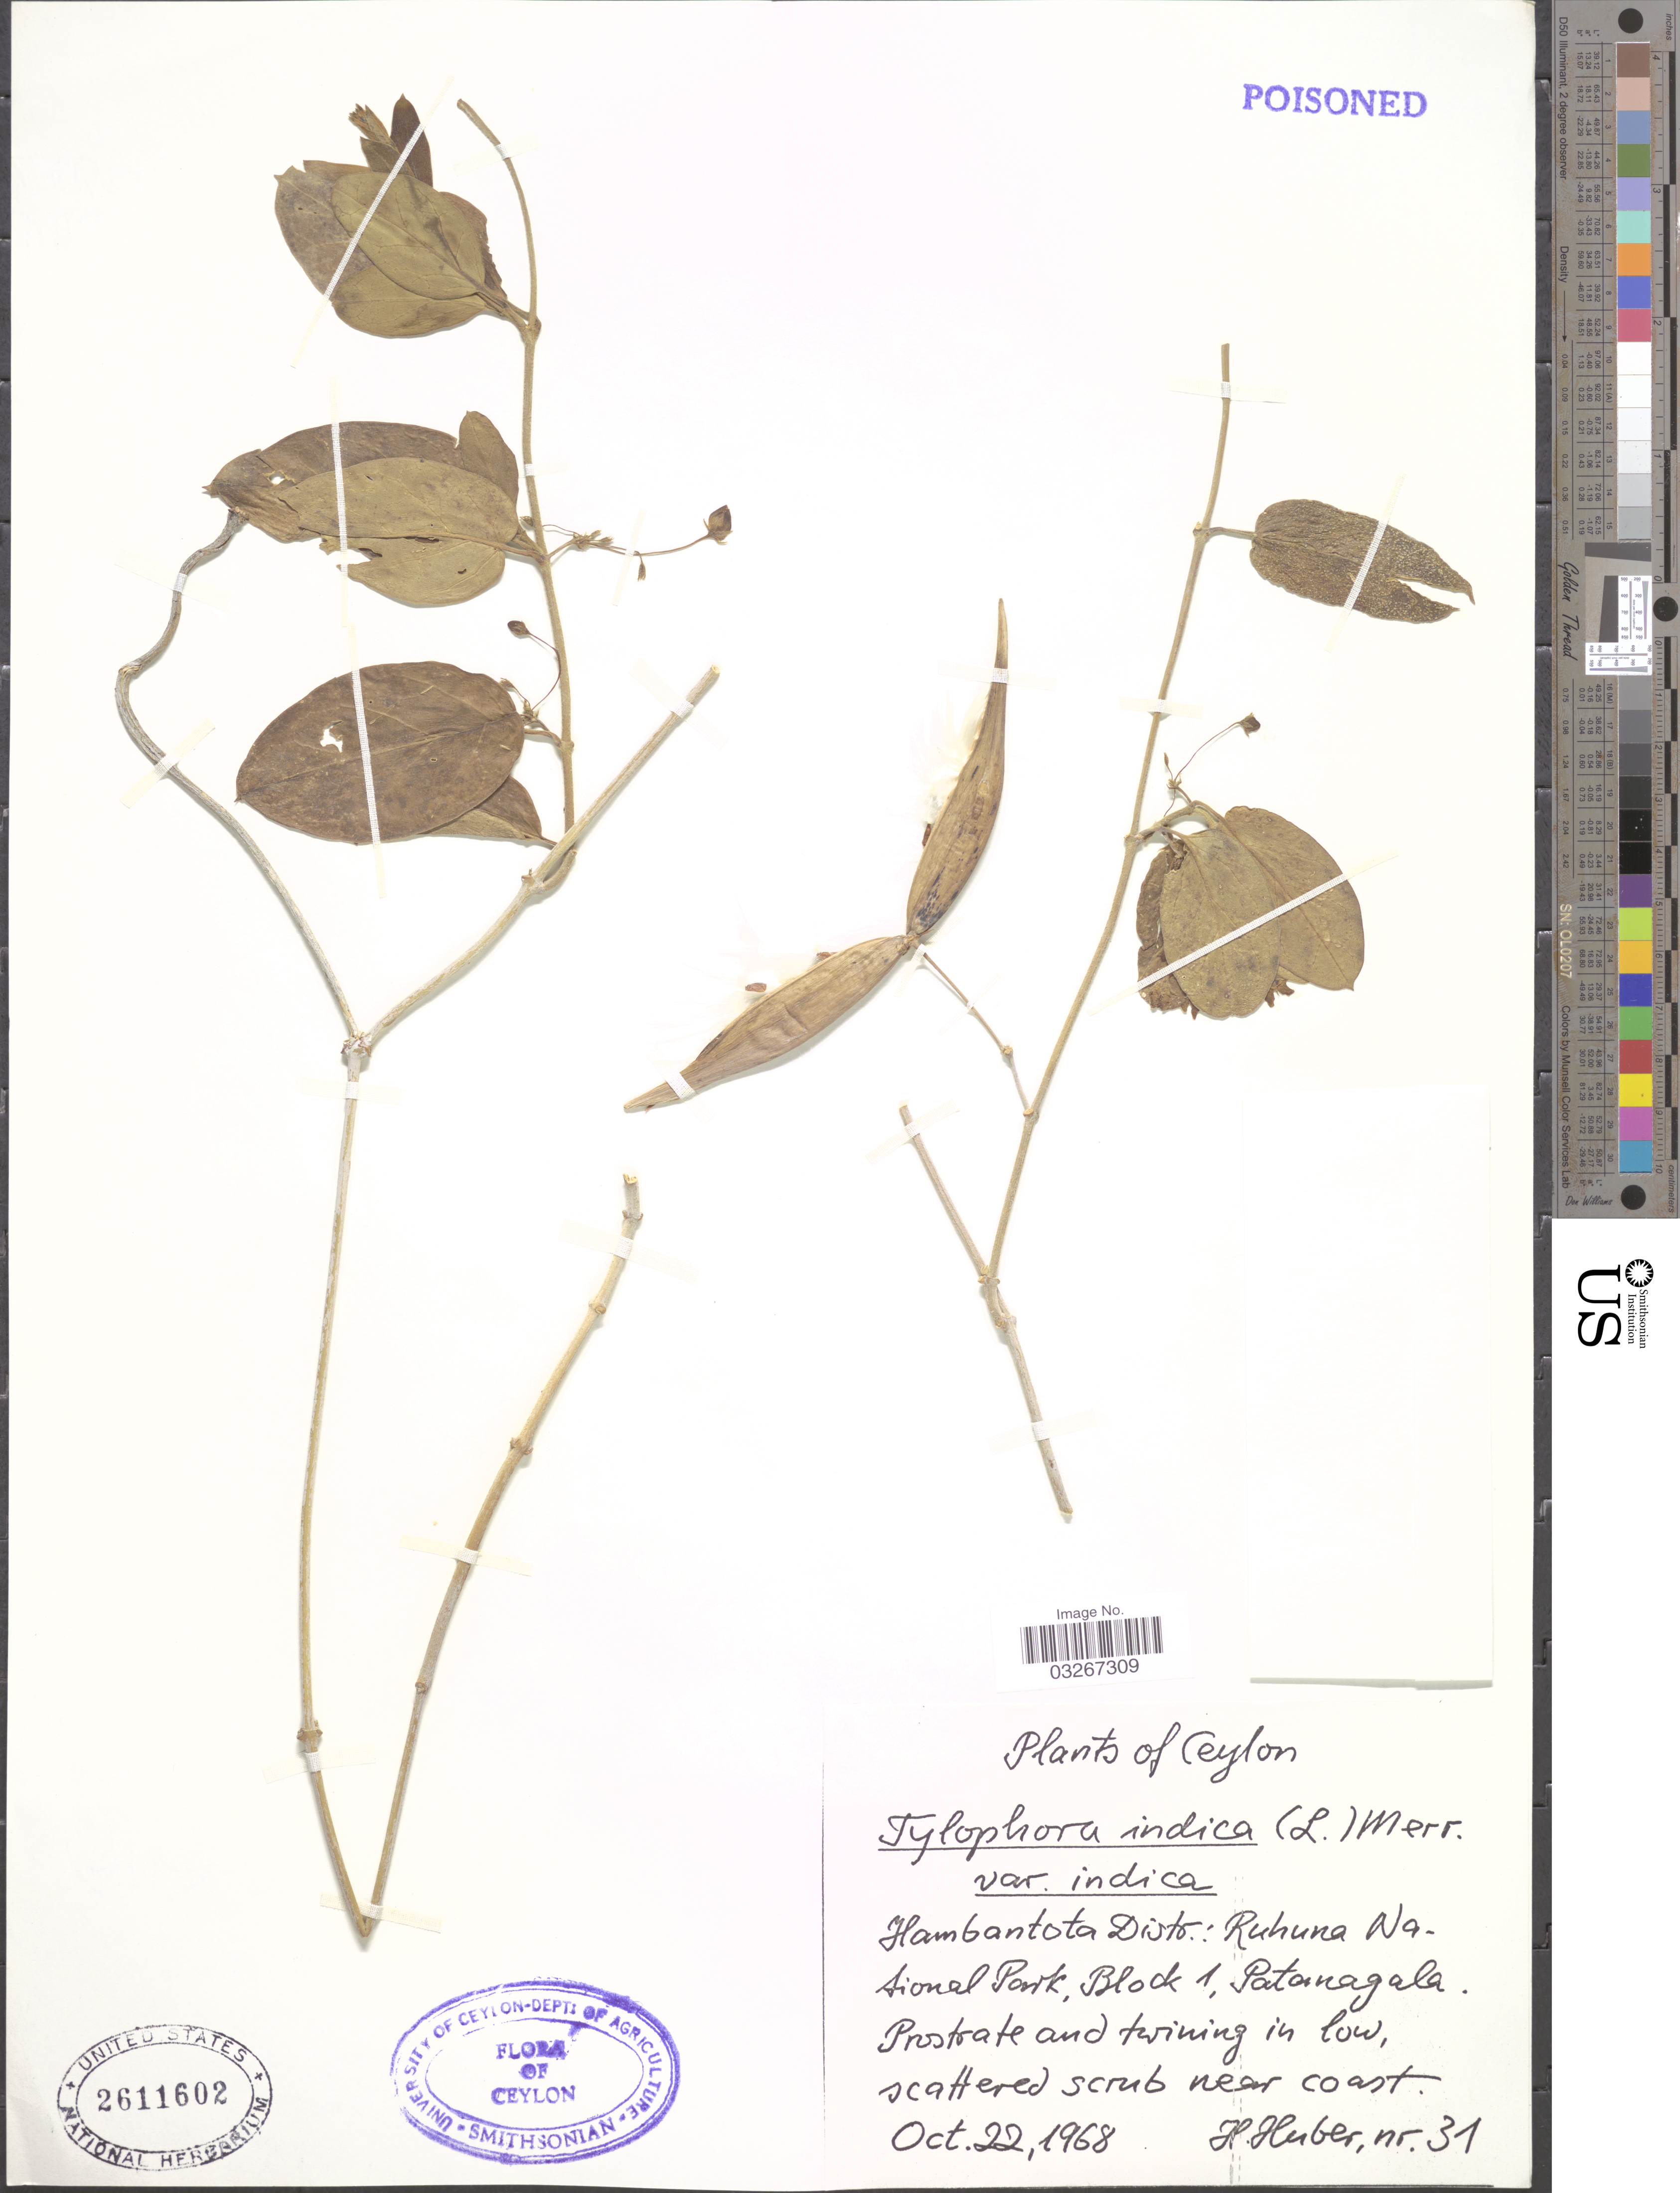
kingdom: Plantae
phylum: Tracheophyta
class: Magnoliopsida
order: Gentianales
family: Apocynaceae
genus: Tylophora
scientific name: Tylophora indica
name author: Merr.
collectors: H. Huber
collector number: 31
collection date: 1968-10-22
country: Sri Lanka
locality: Ceylon. Hambantota Distr.: Ruhuna National Park, Block I, Patanagala.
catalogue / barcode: US 2611602